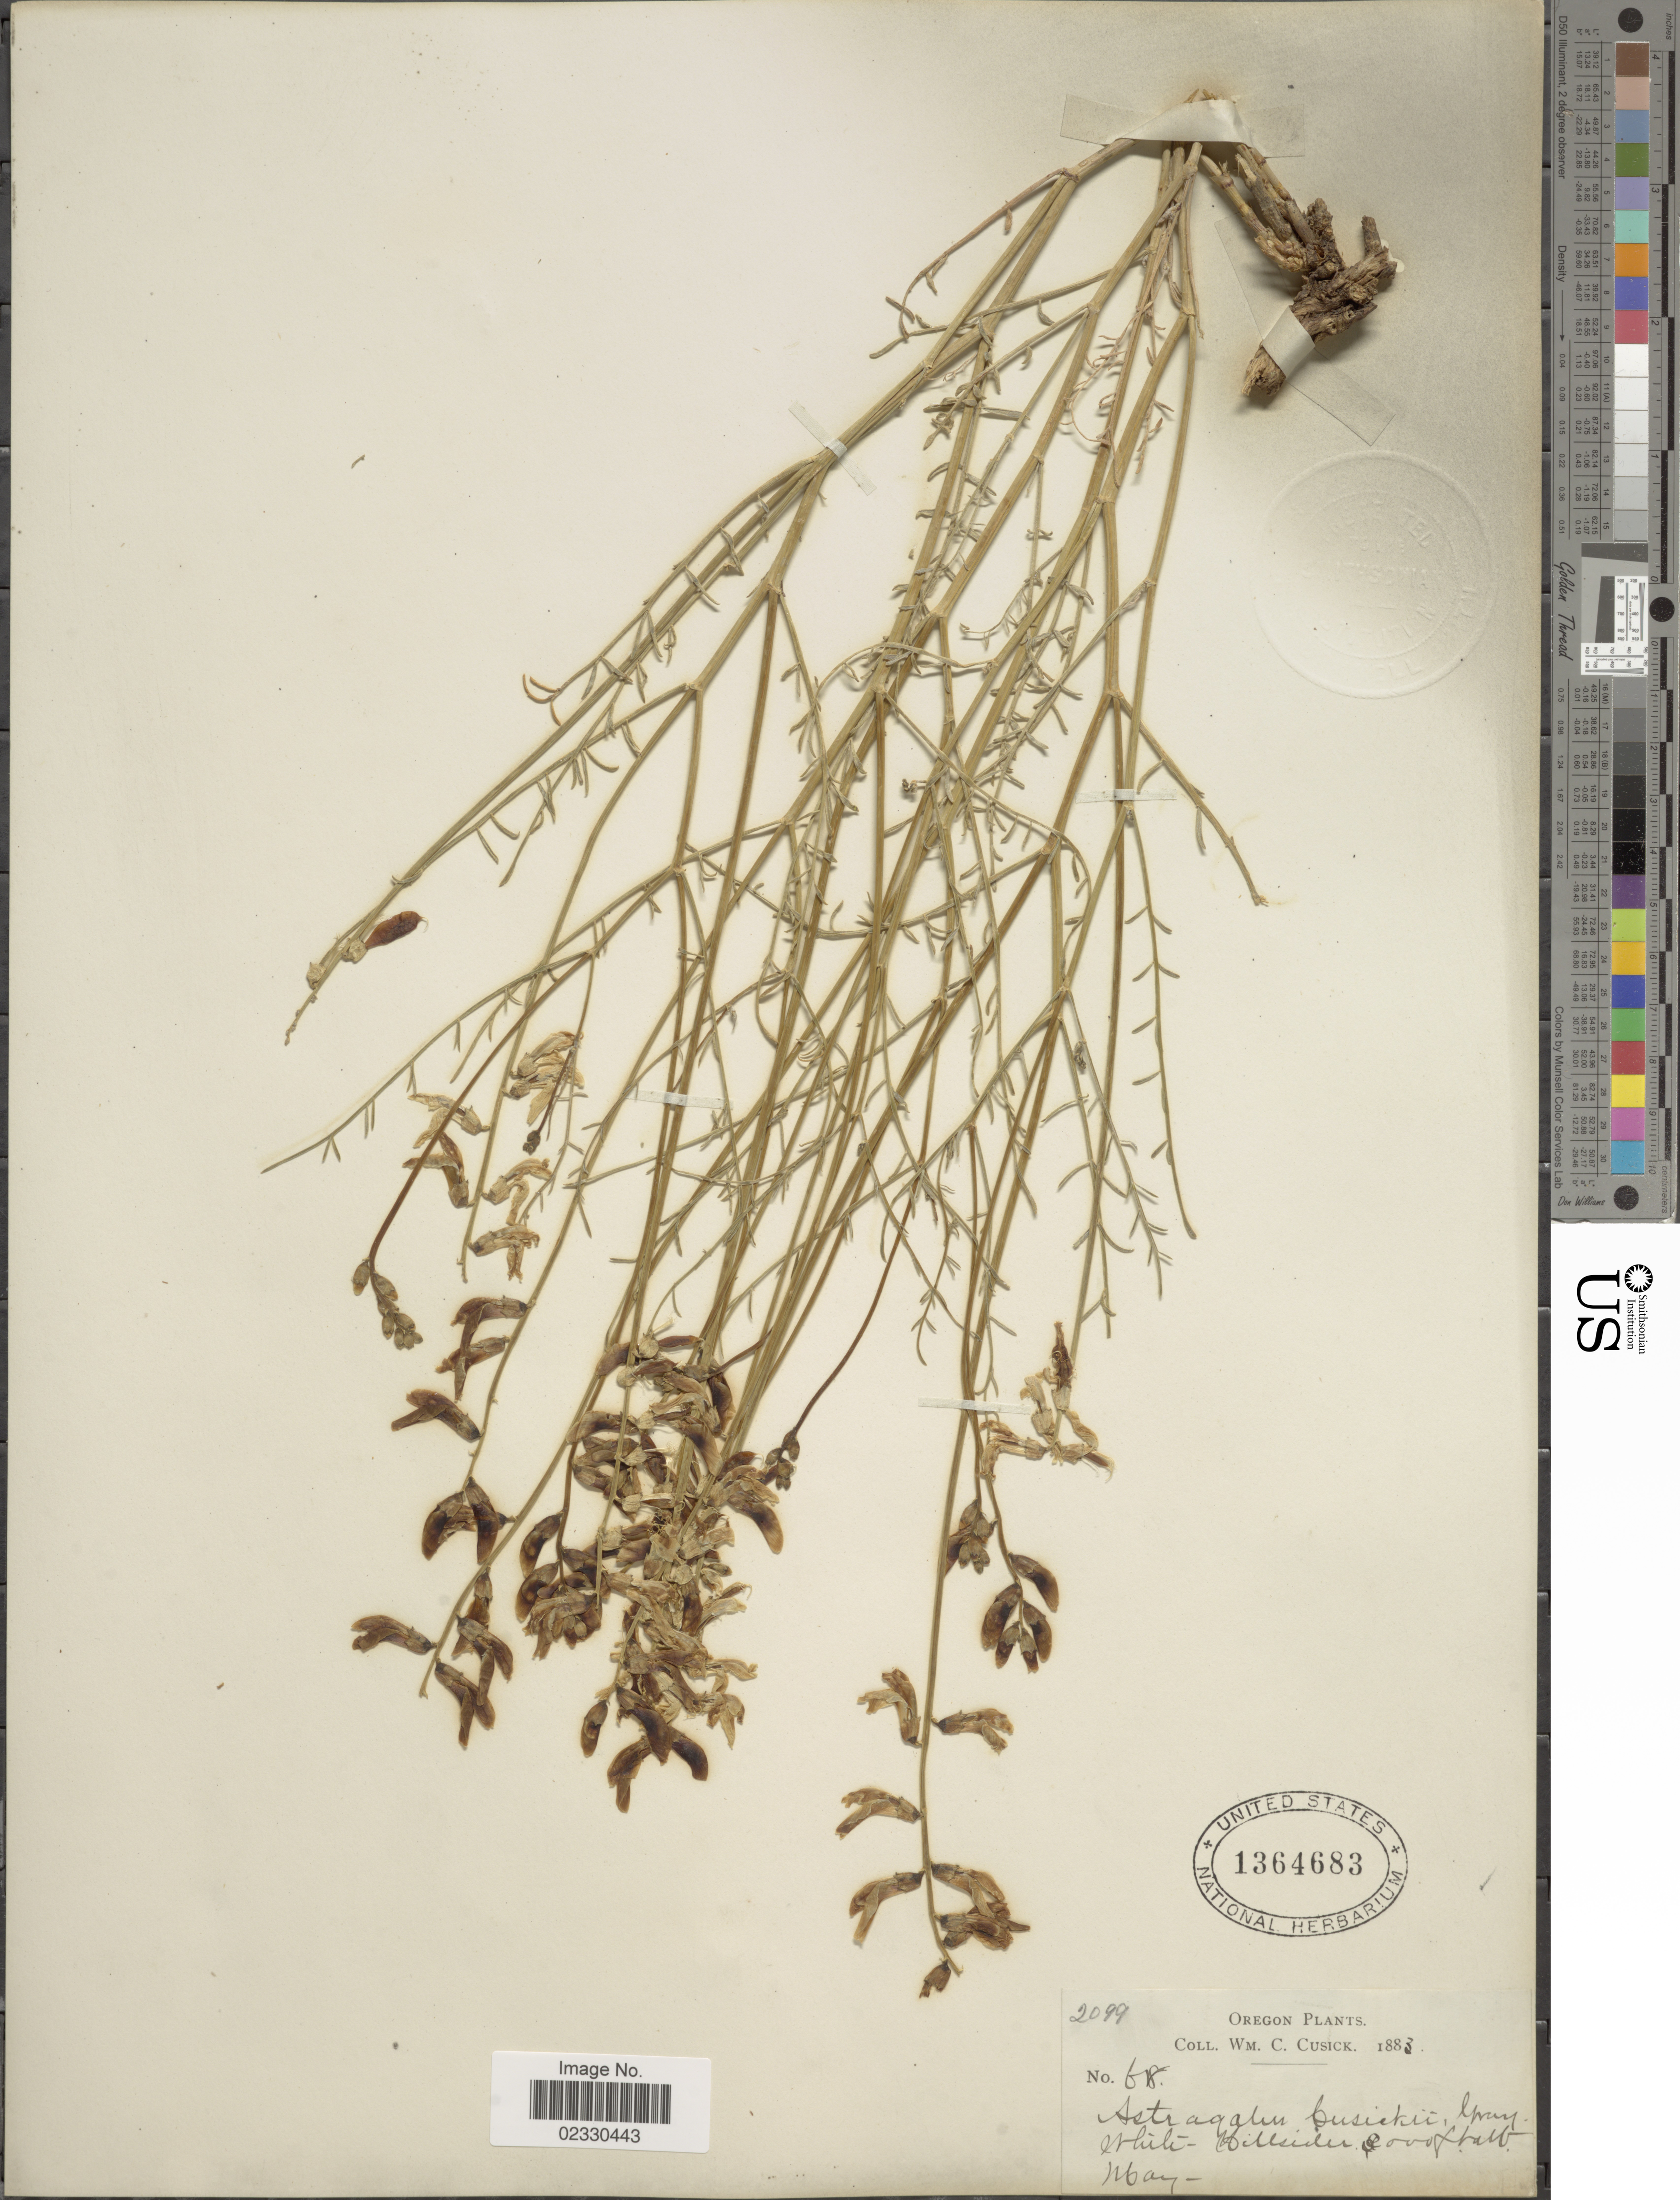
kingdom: Plantae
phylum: Tracheophyta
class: Magnoliopsida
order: Fabales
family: Fabaceae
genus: Astragalus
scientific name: Astragalus cusickii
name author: A. Gray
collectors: W. C. Cusick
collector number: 618/2099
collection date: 1883-05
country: United States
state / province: Oregon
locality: Hillsides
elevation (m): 914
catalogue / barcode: US 1364683